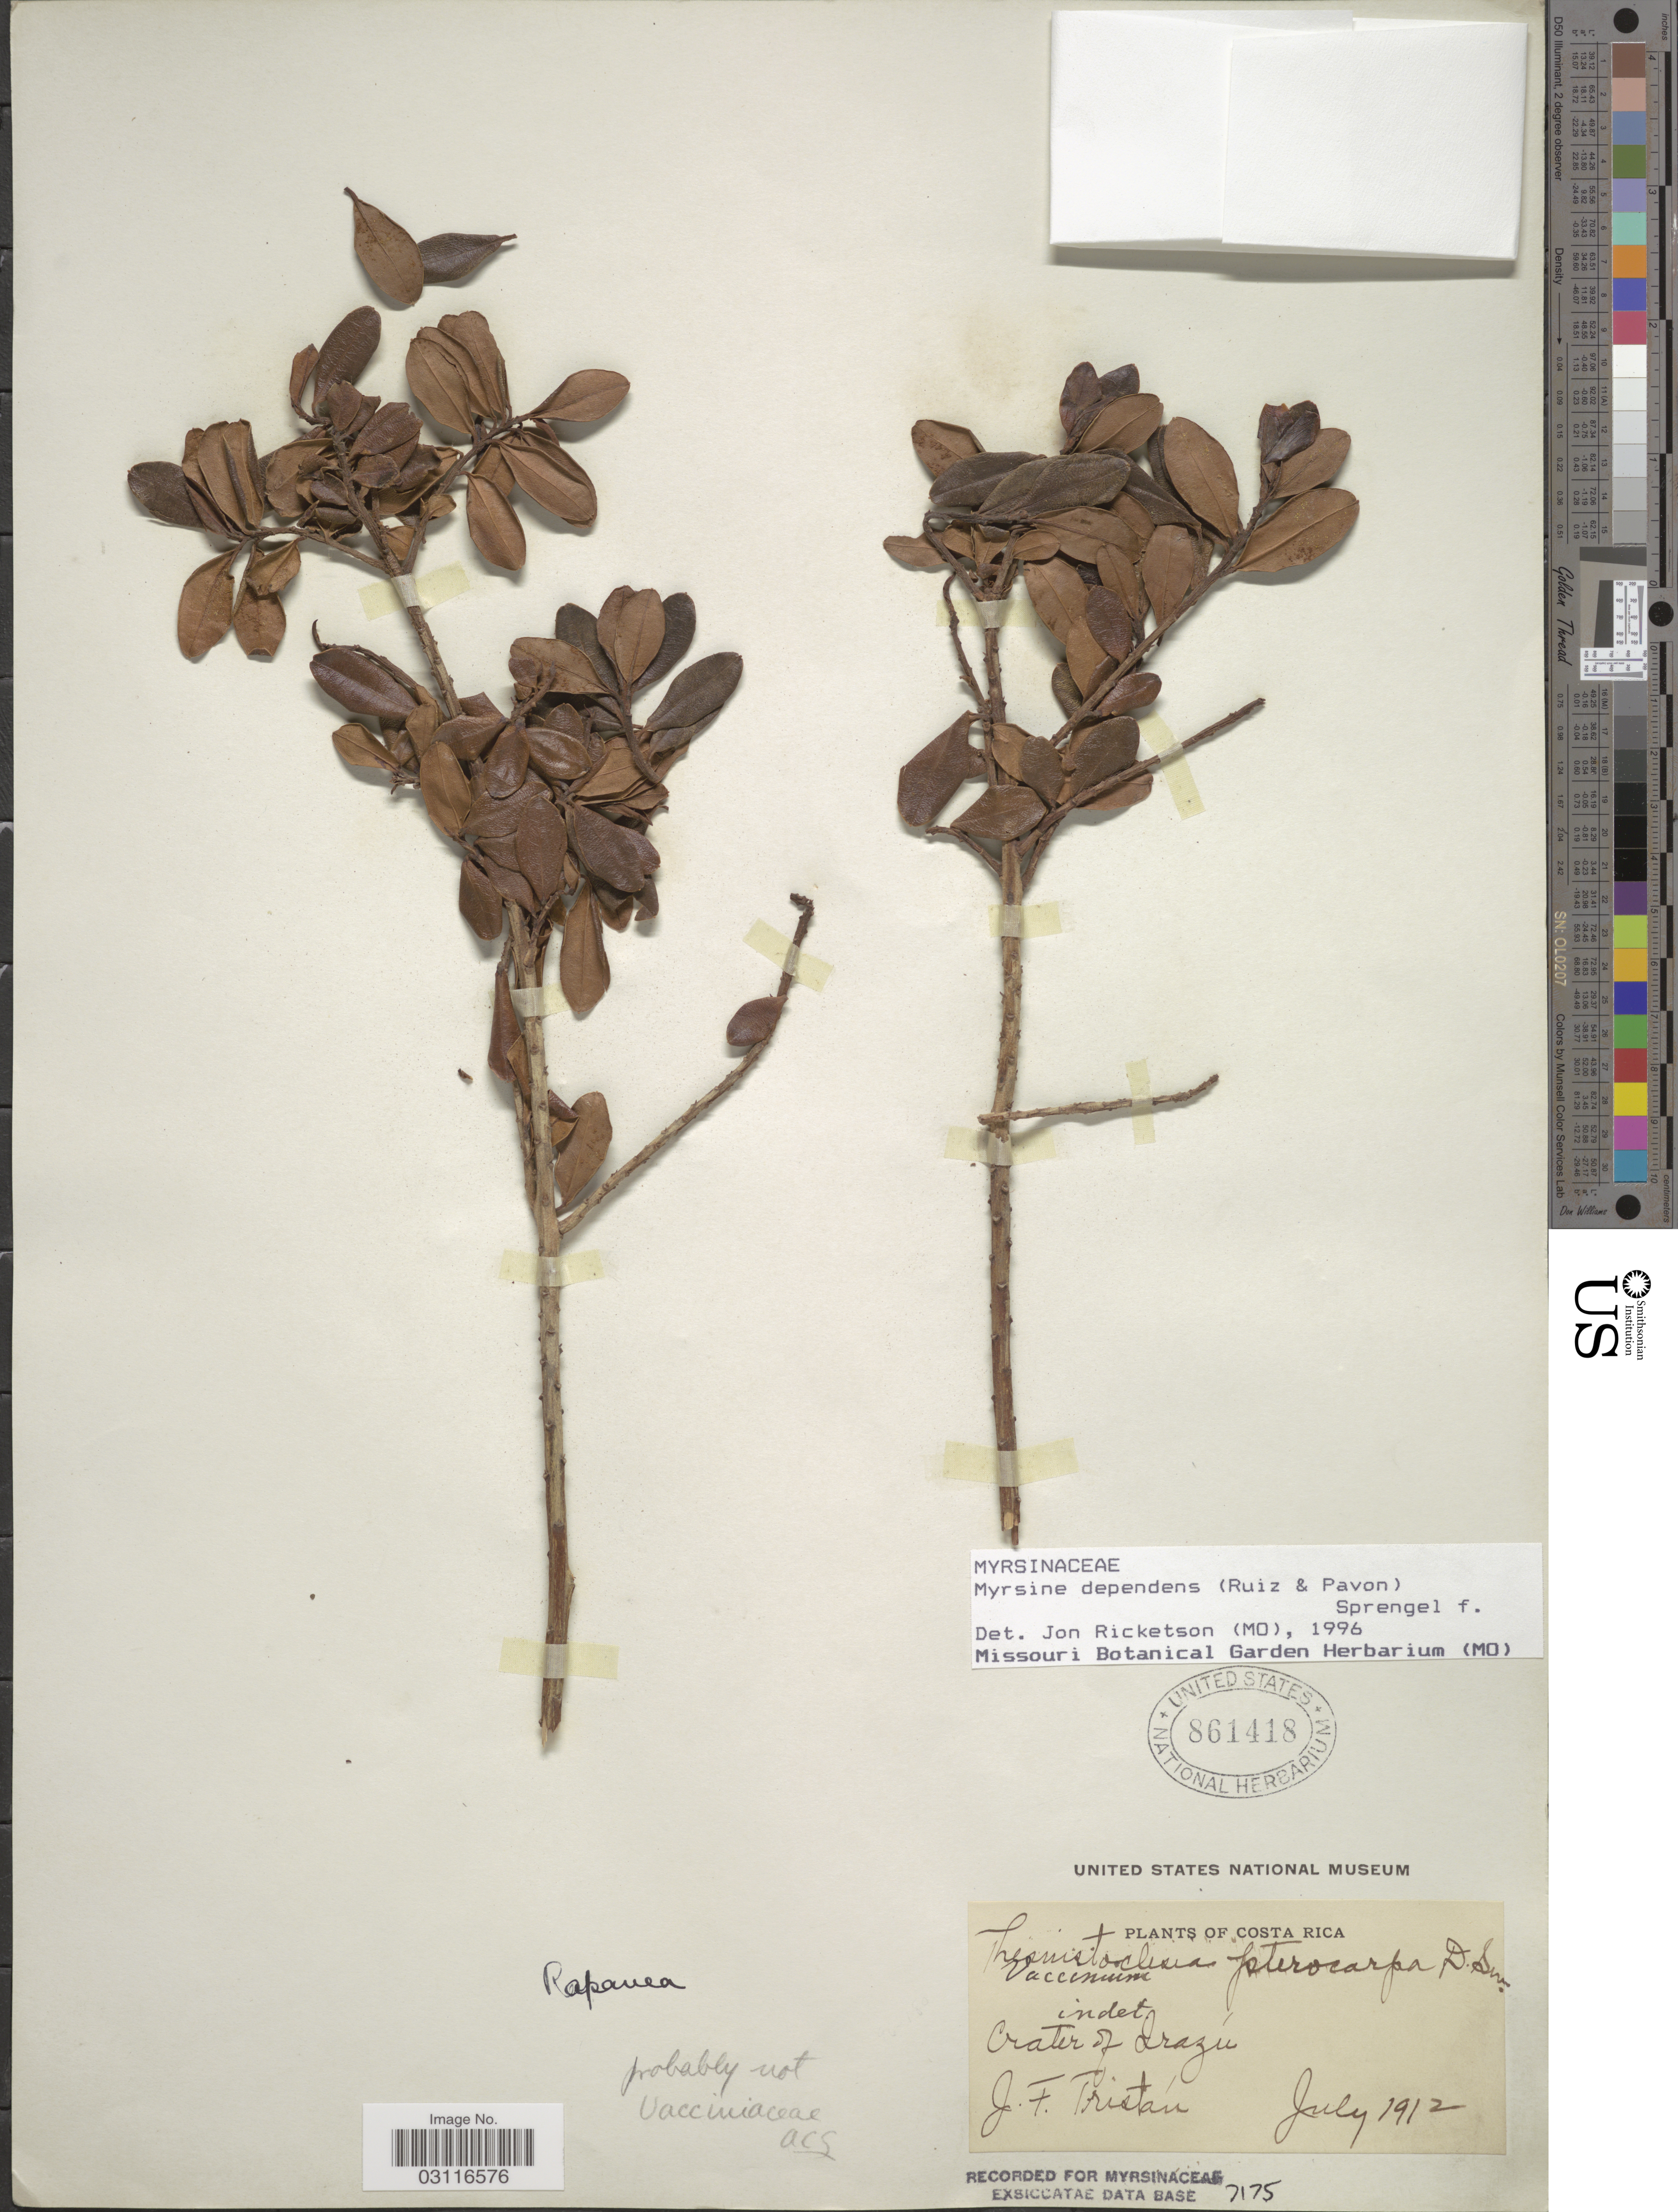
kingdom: Plantae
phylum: Tracheophyta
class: Magnoliopsida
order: Ericales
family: Primulaceae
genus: Myrsine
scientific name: Myrsine dependens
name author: (Ruiz & Pav.) Spreng.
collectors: J. Tristán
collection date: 1912-07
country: Costa Rica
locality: Crater of Irazú.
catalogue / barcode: US 851418